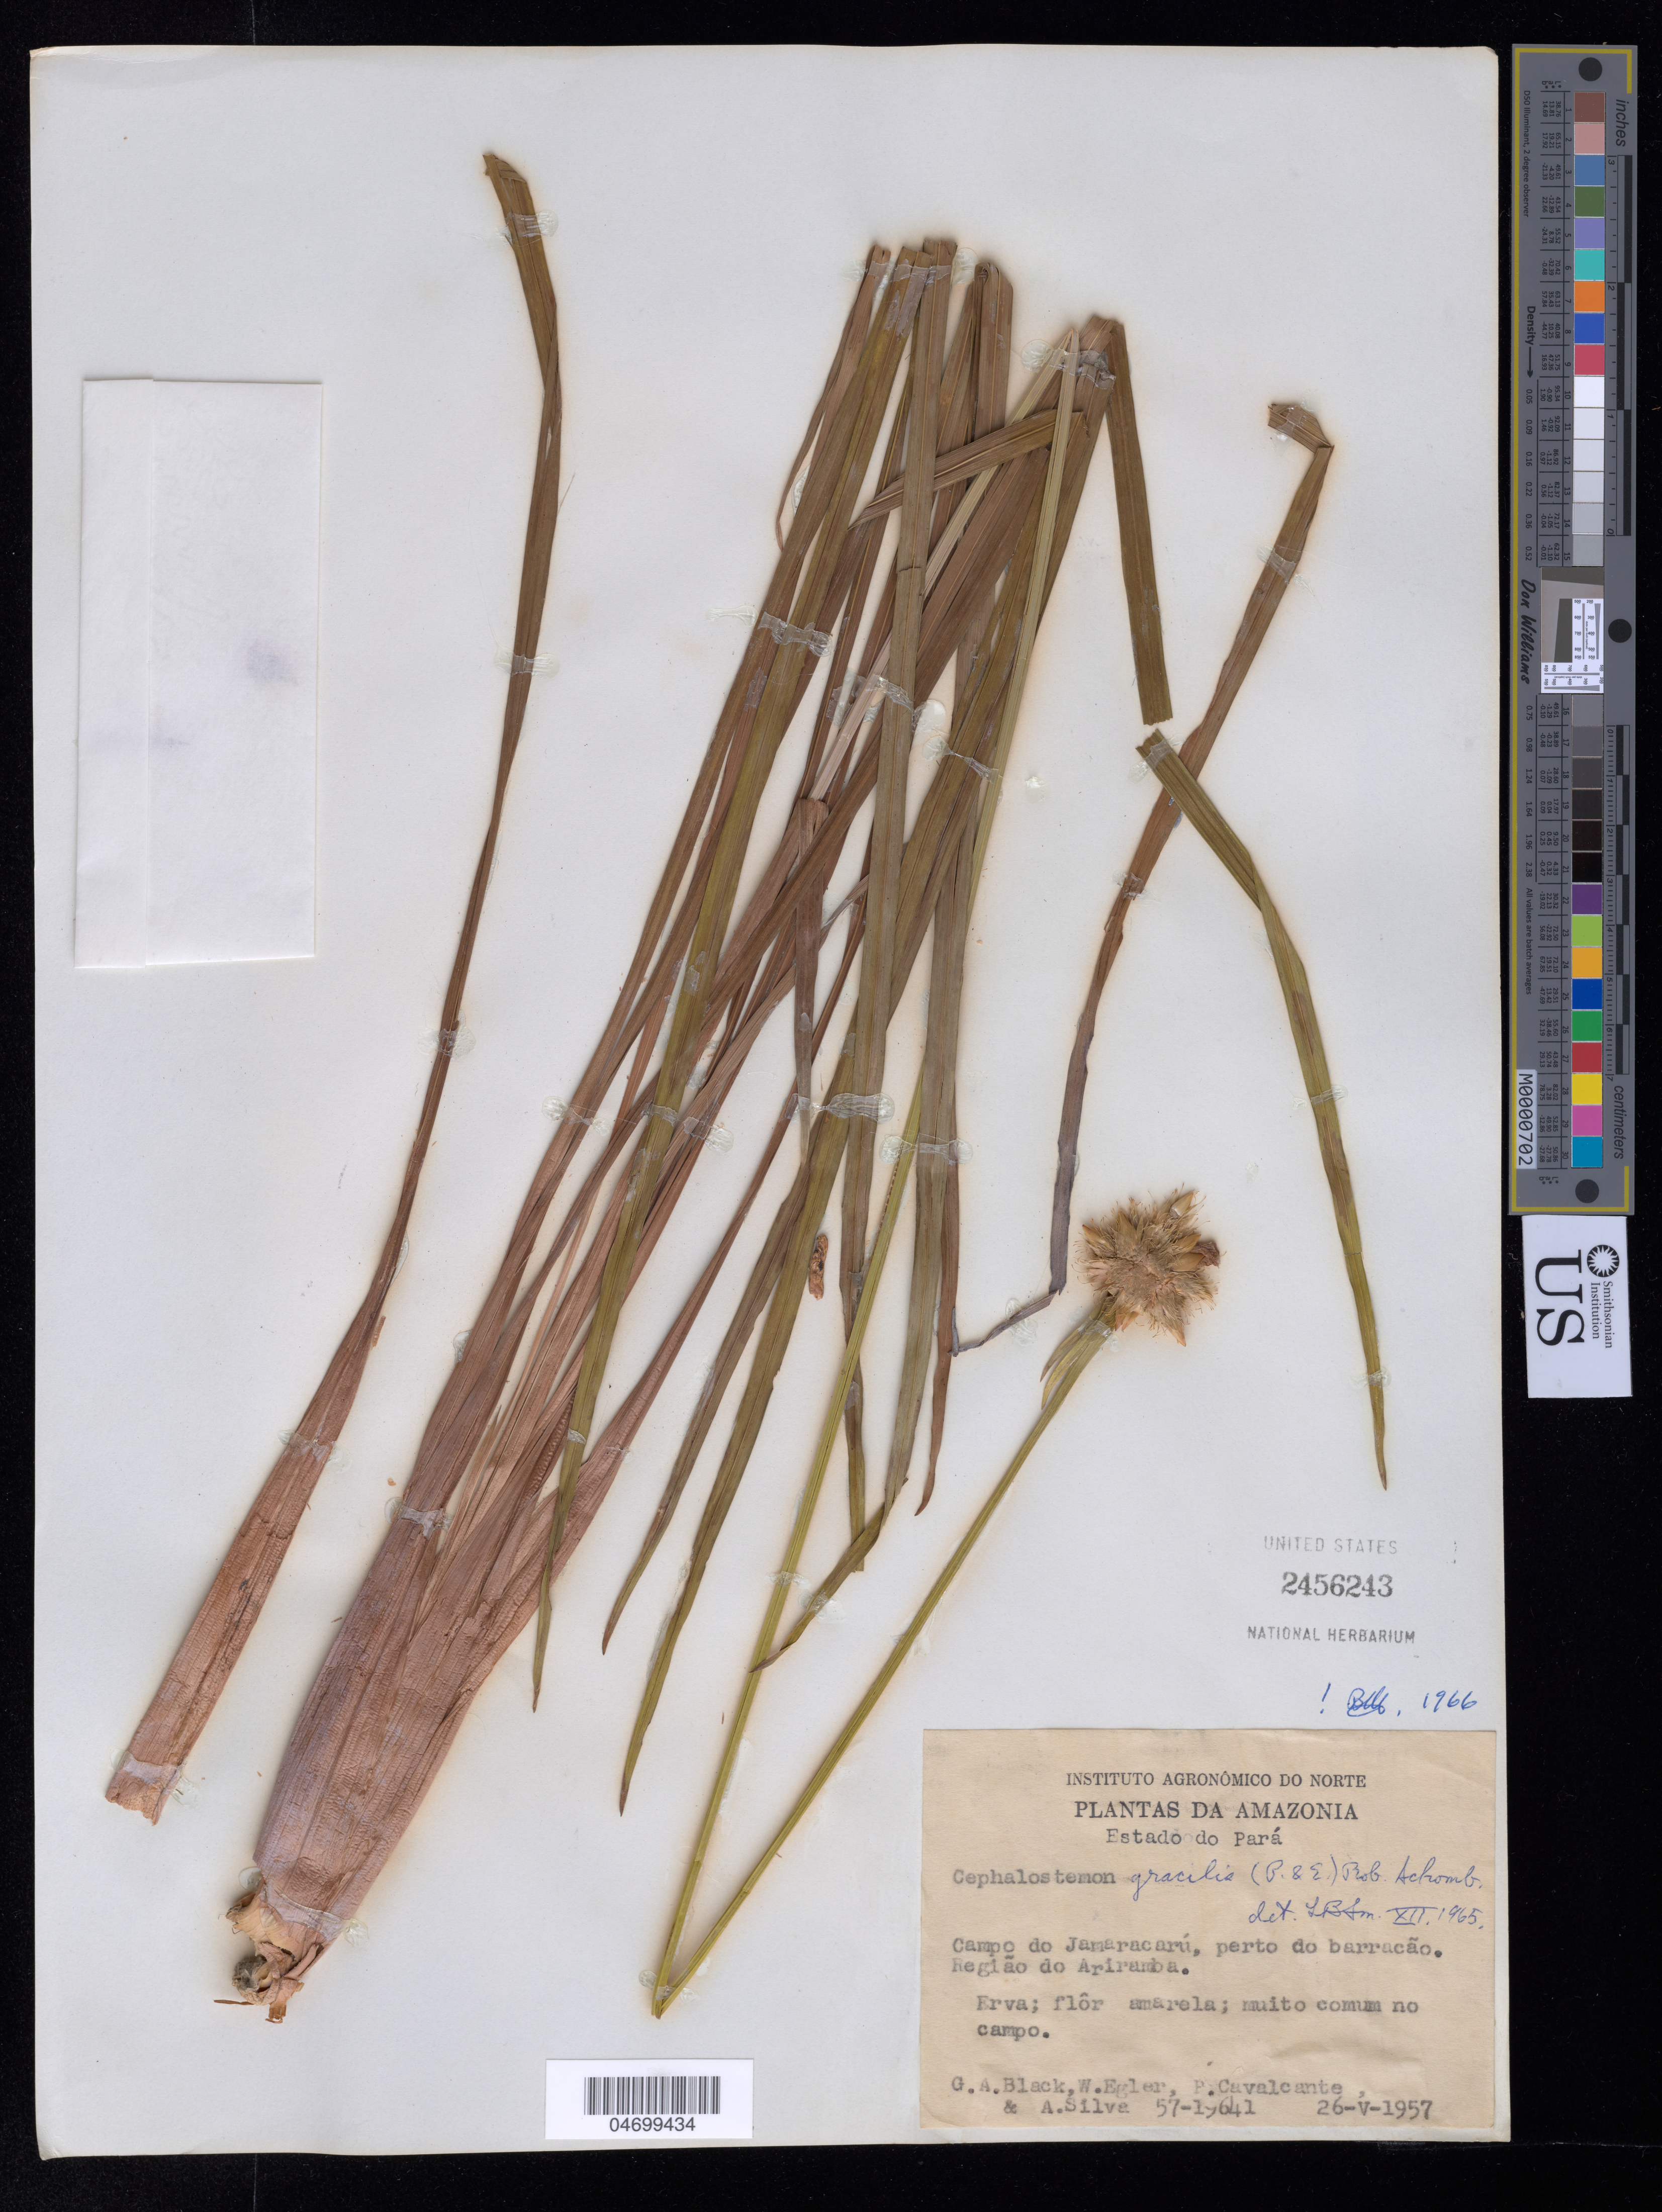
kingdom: Plantae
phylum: Tracheophyta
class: Liliopsida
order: Poales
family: Rapateaceae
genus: Cephalostemon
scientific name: Cephalostemon gracilis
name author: (Poepp. & Endl.) R.H. Schomb.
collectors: G. A. Black, W. Egler, P. Cavalcante & A. Silva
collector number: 57-19641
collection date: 1957-05-26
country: Brazil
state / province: Pará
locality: Amazonia. Campo do Jamaracarú, perto do barracão, Região do Ariramba.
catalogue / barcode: US 2456243